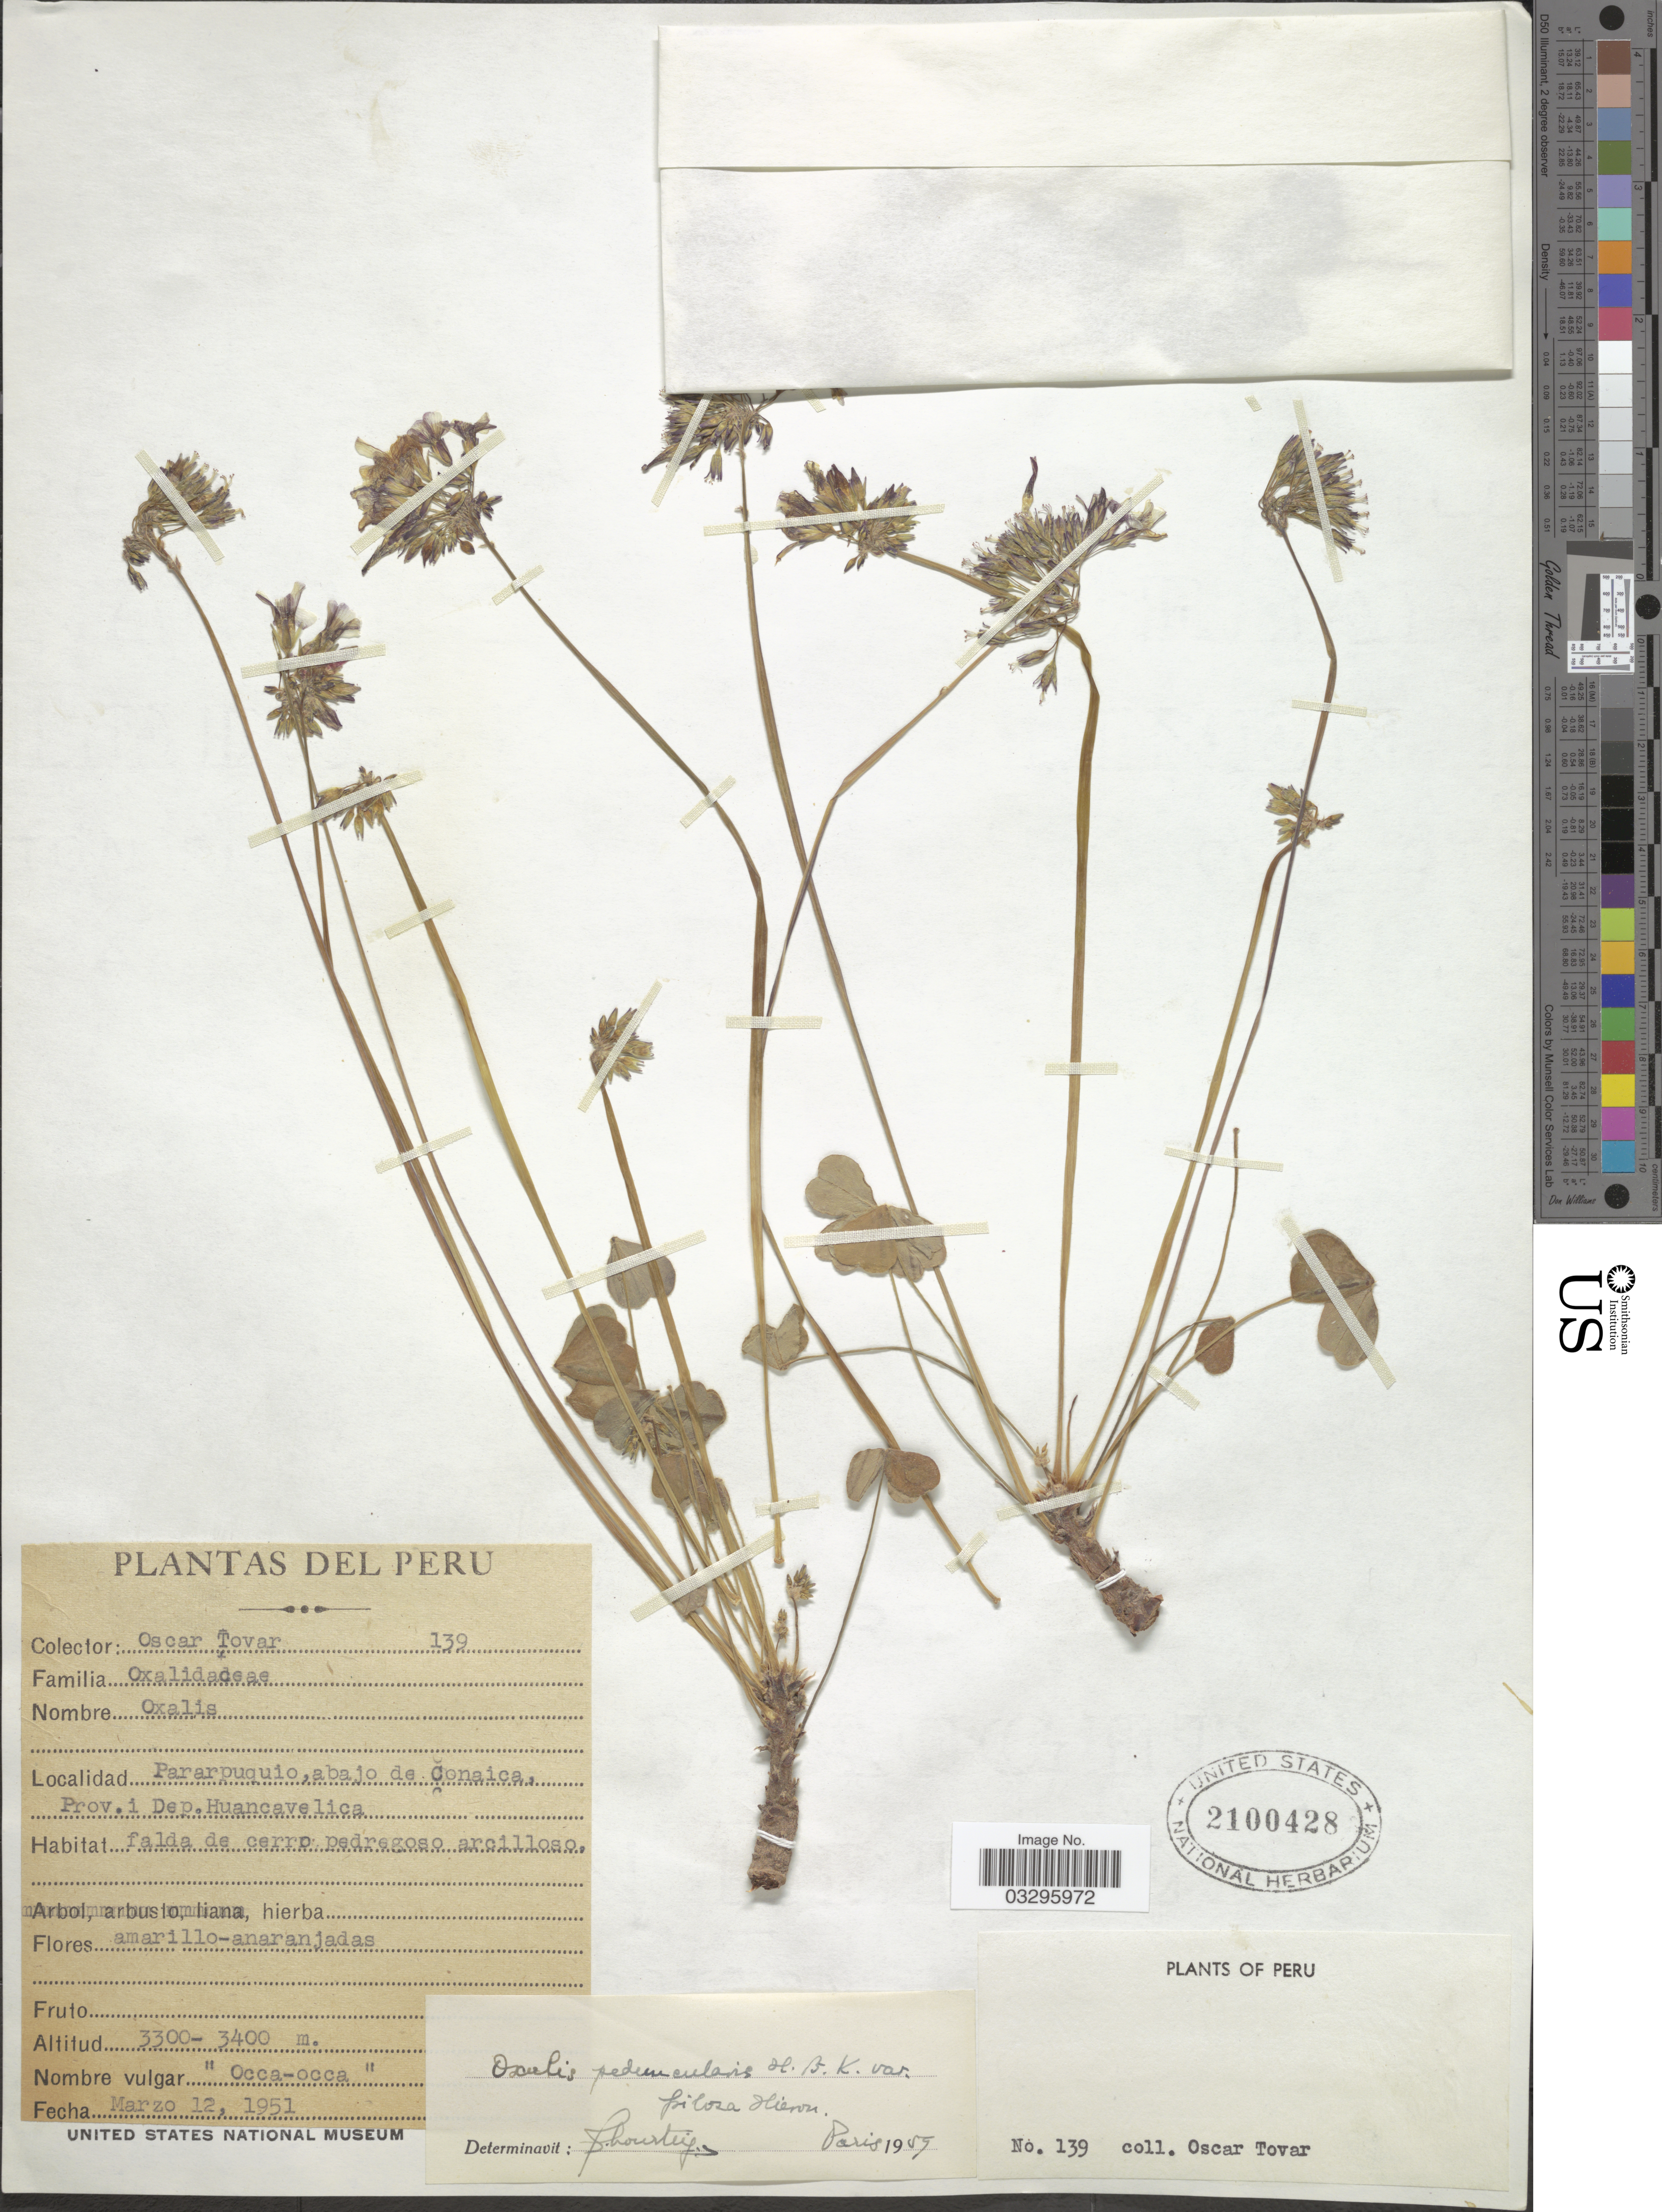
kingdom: Plantae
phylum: Tracheophyta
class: Magnoliopsida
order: Oxalidales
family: Oxalidaceae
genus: Oxalis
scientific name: Oxalis peduncularis var. pilosa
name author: Hieron.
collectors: Ó. Tovar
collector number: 139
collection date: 1951-03-12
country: Peru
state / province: Huancavelica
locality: Pararpuquio, abajo de Conaica, Prov. i Dep. Huancavelica.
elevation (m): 3300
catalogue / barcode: US 2100428